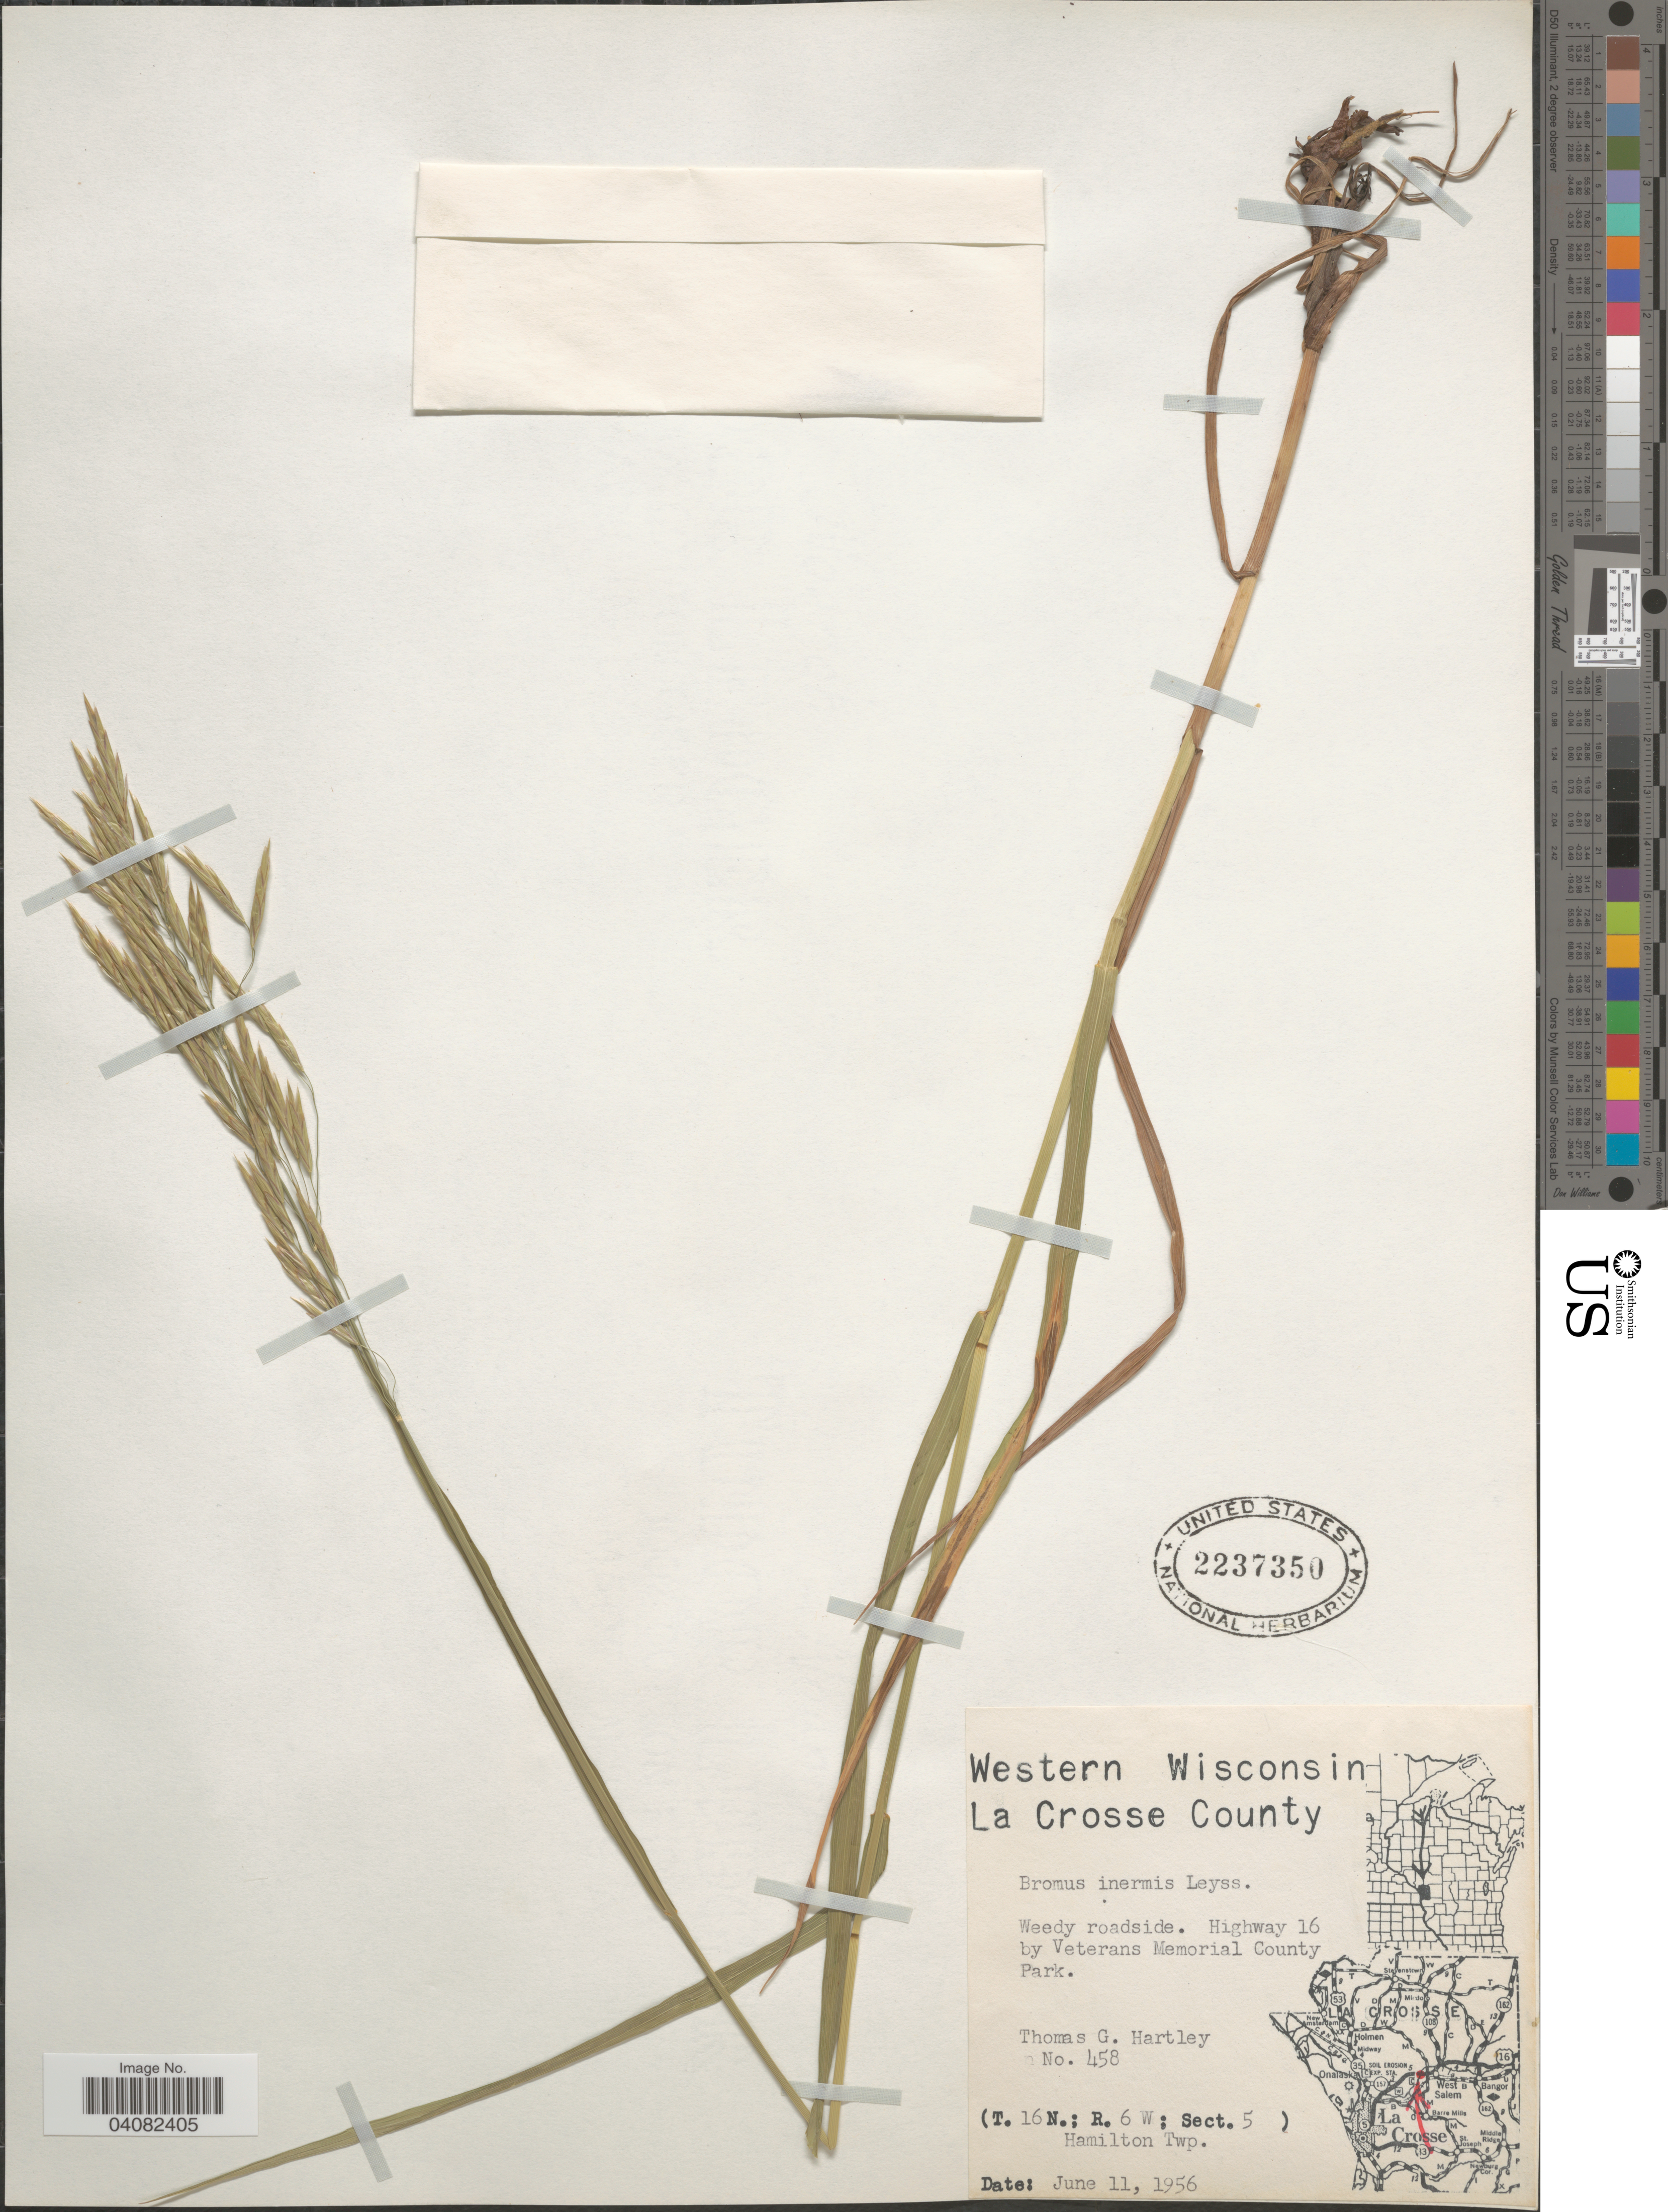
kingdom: Plantae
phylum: Tracheophyta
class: Liliopsida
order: Poales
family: Poaceae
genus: Bromus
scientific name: Bromus inermis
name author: Leyss.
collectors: T. G. Hartley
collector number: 458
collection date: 1956-06-11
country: United States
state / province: Wisconsin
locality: Western Wisconsin. La Crosse County. Weedy roadside. Highway 16 by Veterans Memorial County Park. (T. 16 N.; R. 6 W; Sect. 5). Hamilton Twp.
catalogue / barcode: US 2237350